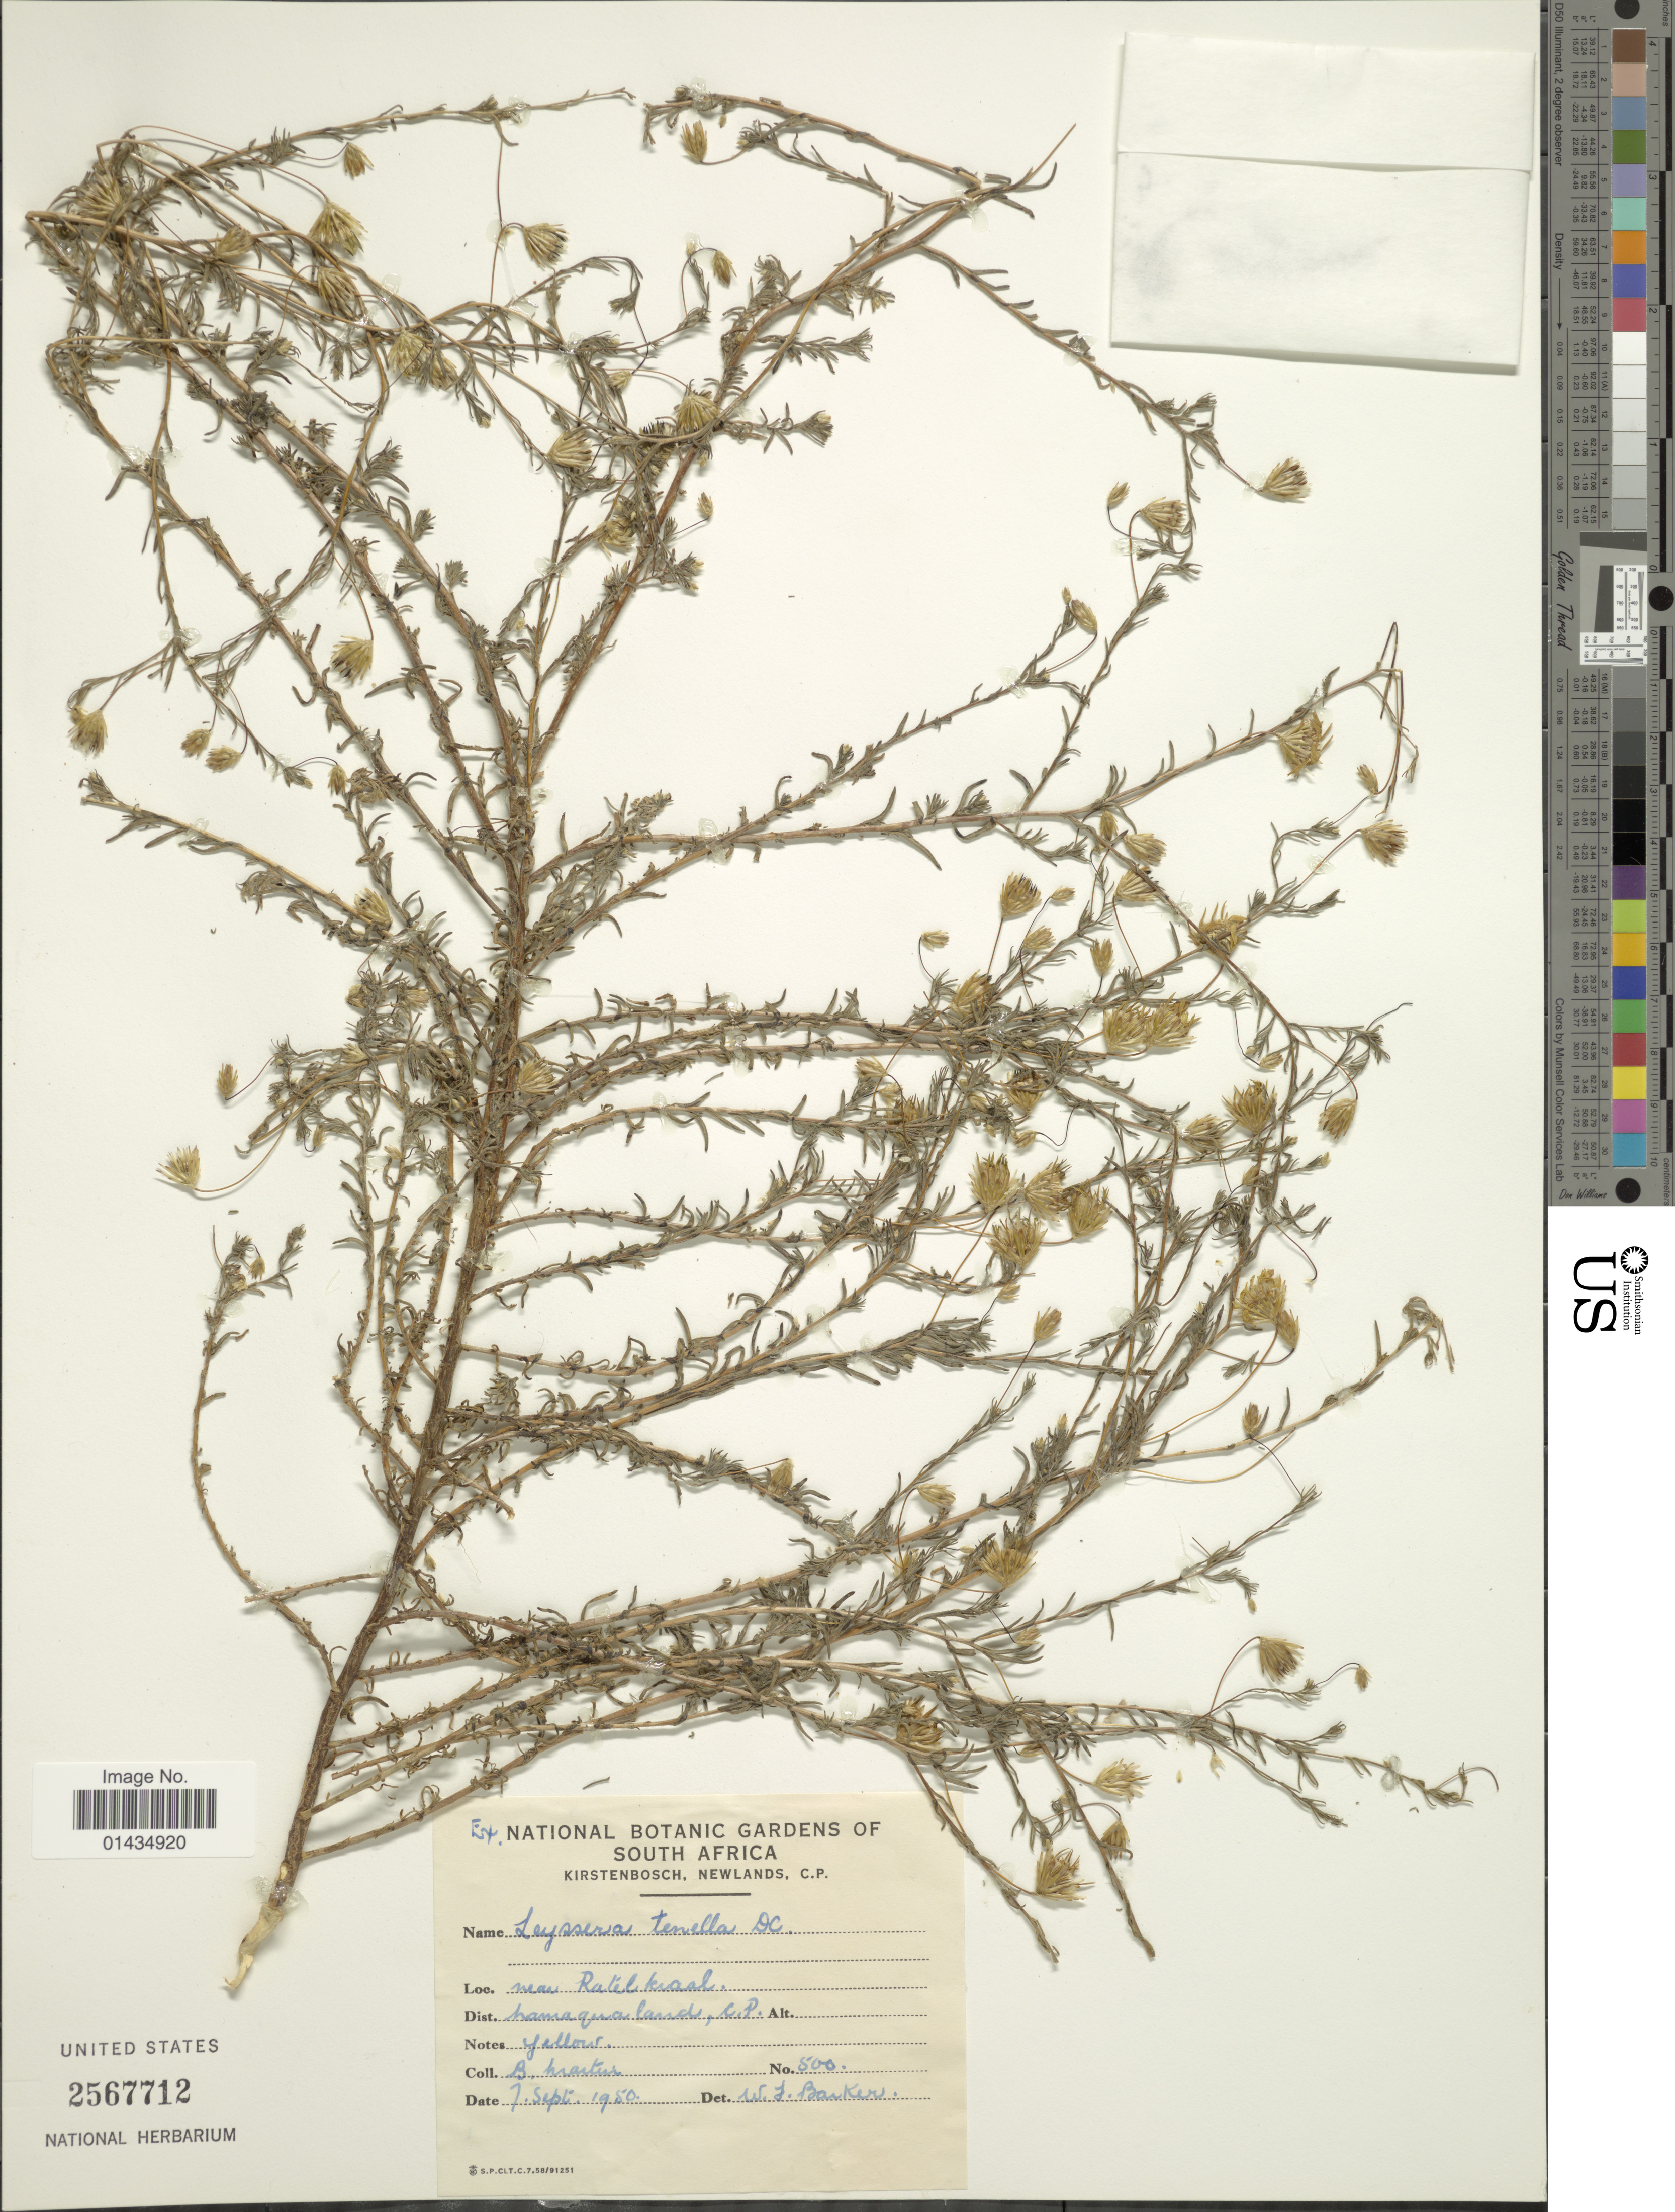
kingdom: Plantae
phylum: Tracheophyta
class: Magnoliopsida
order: Asterales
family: Asteraceae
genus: Leysera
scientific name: Leysera tenella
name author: DC.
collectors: B. Mrartur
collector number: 500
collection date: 1950-09-07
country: South Africa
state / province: Northern Cape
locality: Near Ratelkraal, Dist Namaqualand.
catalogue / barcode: US 2567712